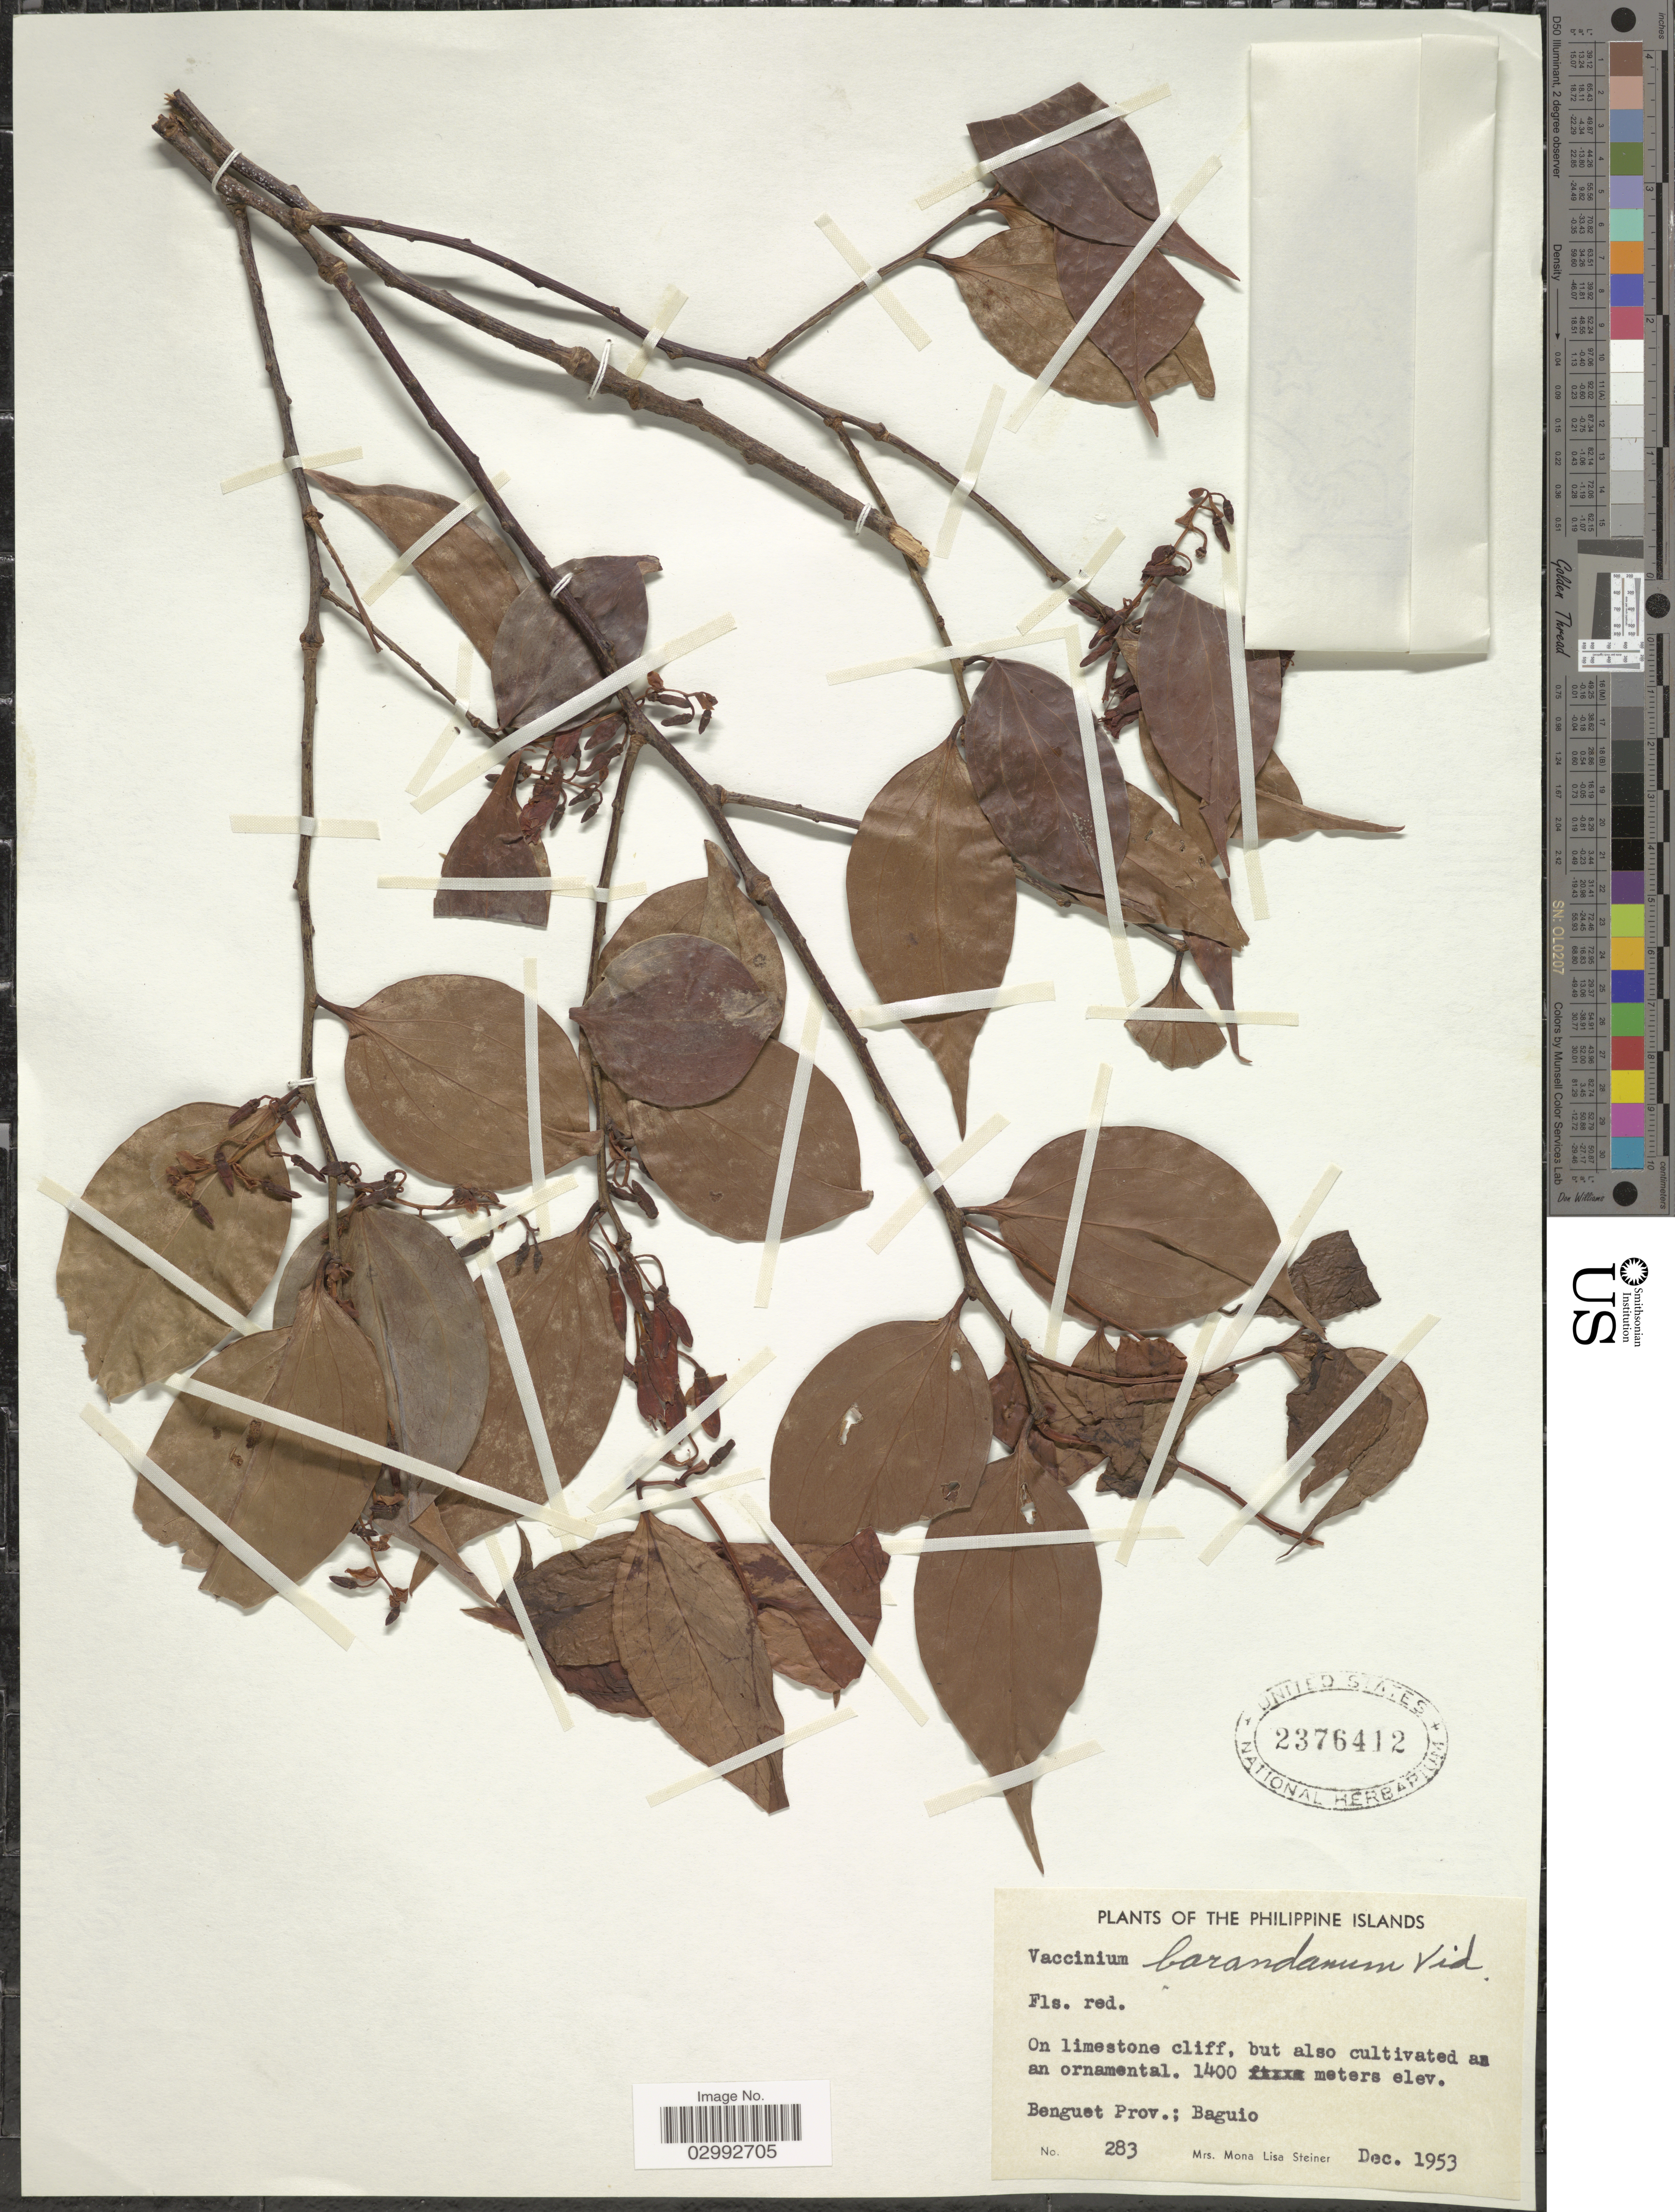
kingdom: Plantae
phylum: Tracheophyta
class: Magnoliopsida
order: Ericales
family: Ericaceae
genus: Vaccinium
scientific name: Vaccinium barandanum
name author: S. Vidal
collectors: M. Steiner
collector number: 283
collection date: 1953-12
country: Philippines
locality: Benguet Prov.: Baguio.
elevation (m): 1400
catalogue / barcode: US 2376412